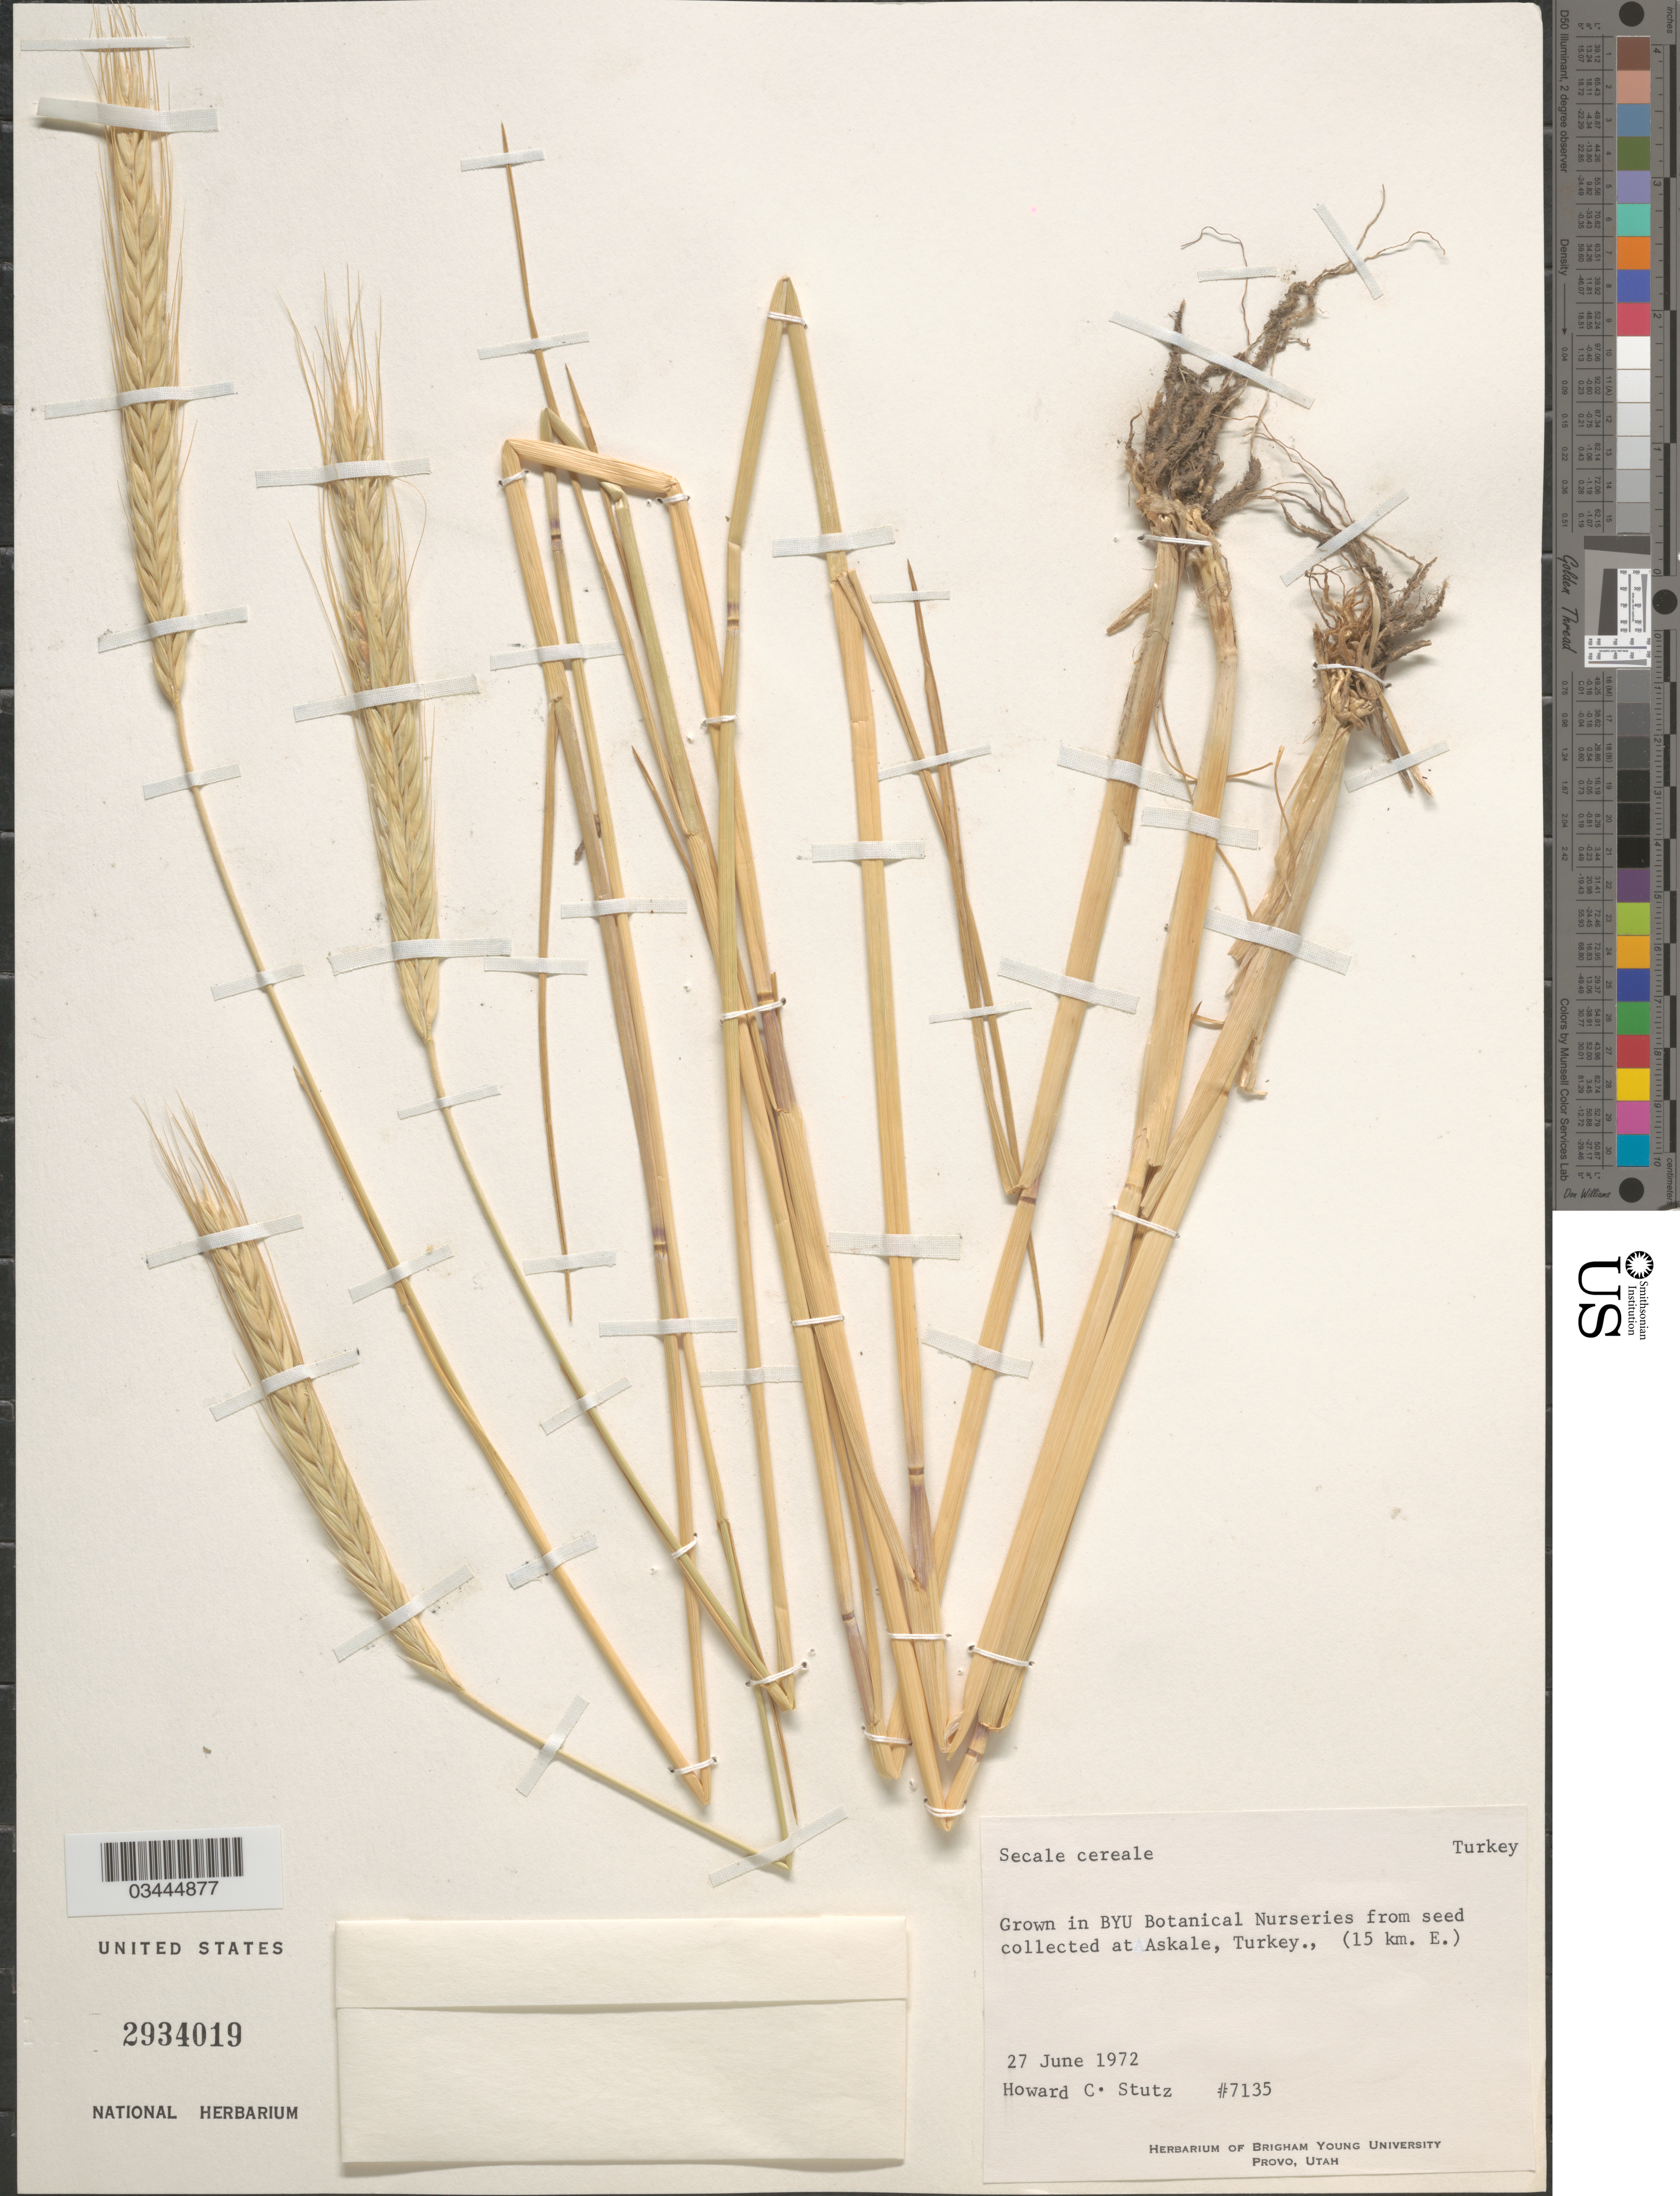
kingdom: Plantae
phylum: Tracheophyta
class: Liliopsida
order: Poales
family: Poaceae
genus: Secale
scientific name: Secale cereale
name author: L.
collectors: H. Stutz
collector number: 7135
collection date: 1972-06-27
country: United States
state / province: Utah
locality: In BYU Botanical Nurseries.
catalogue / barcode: US 2934019